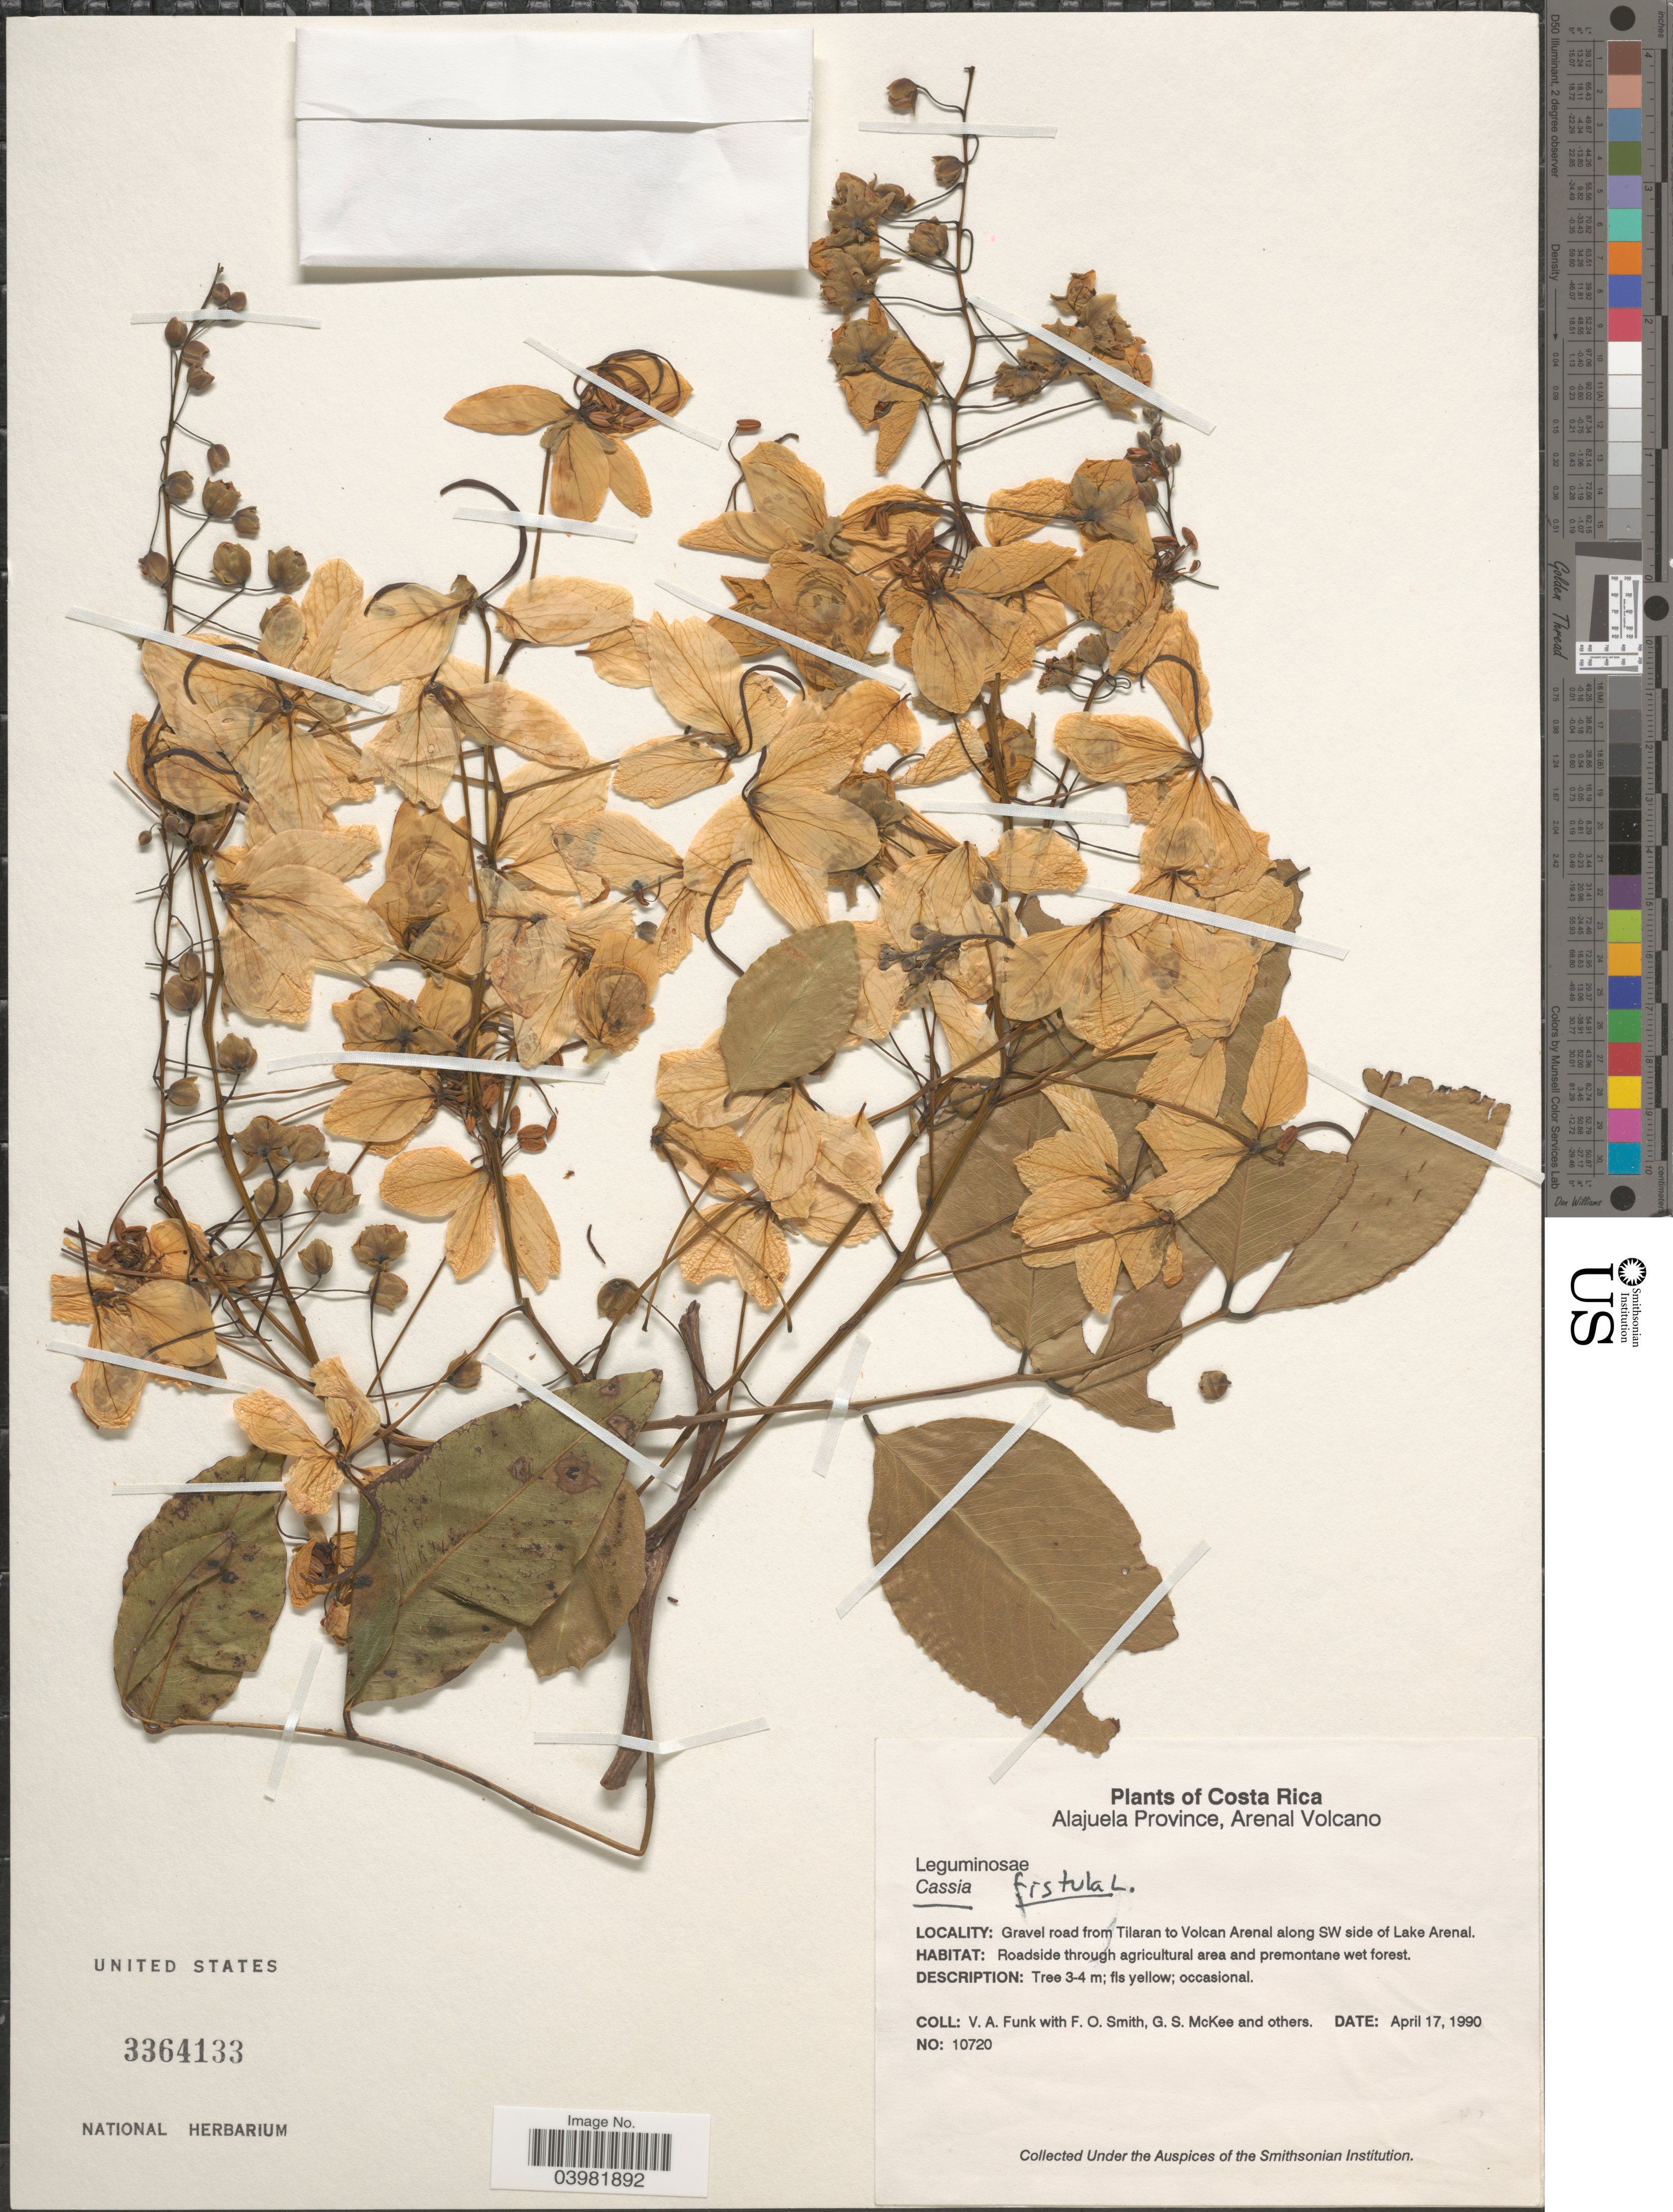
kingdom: Plantae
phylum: Tracheophyta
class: Magnoliopsida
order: Fabales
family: Fabaceae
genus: Cassia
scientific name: Cassia fistula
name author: L.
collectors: V. Funk, F. Smith, G. S. McKee & et al.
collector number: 10720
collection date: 1990-04-17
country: Costa Rica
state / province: Alajuela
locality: Arenal Volcano. Gravel road from Tilaran to Volcan Arenal along SW side of Lake Arenal. Roadside through agricultural area and premontane wet forest.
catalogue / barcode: US 3364133